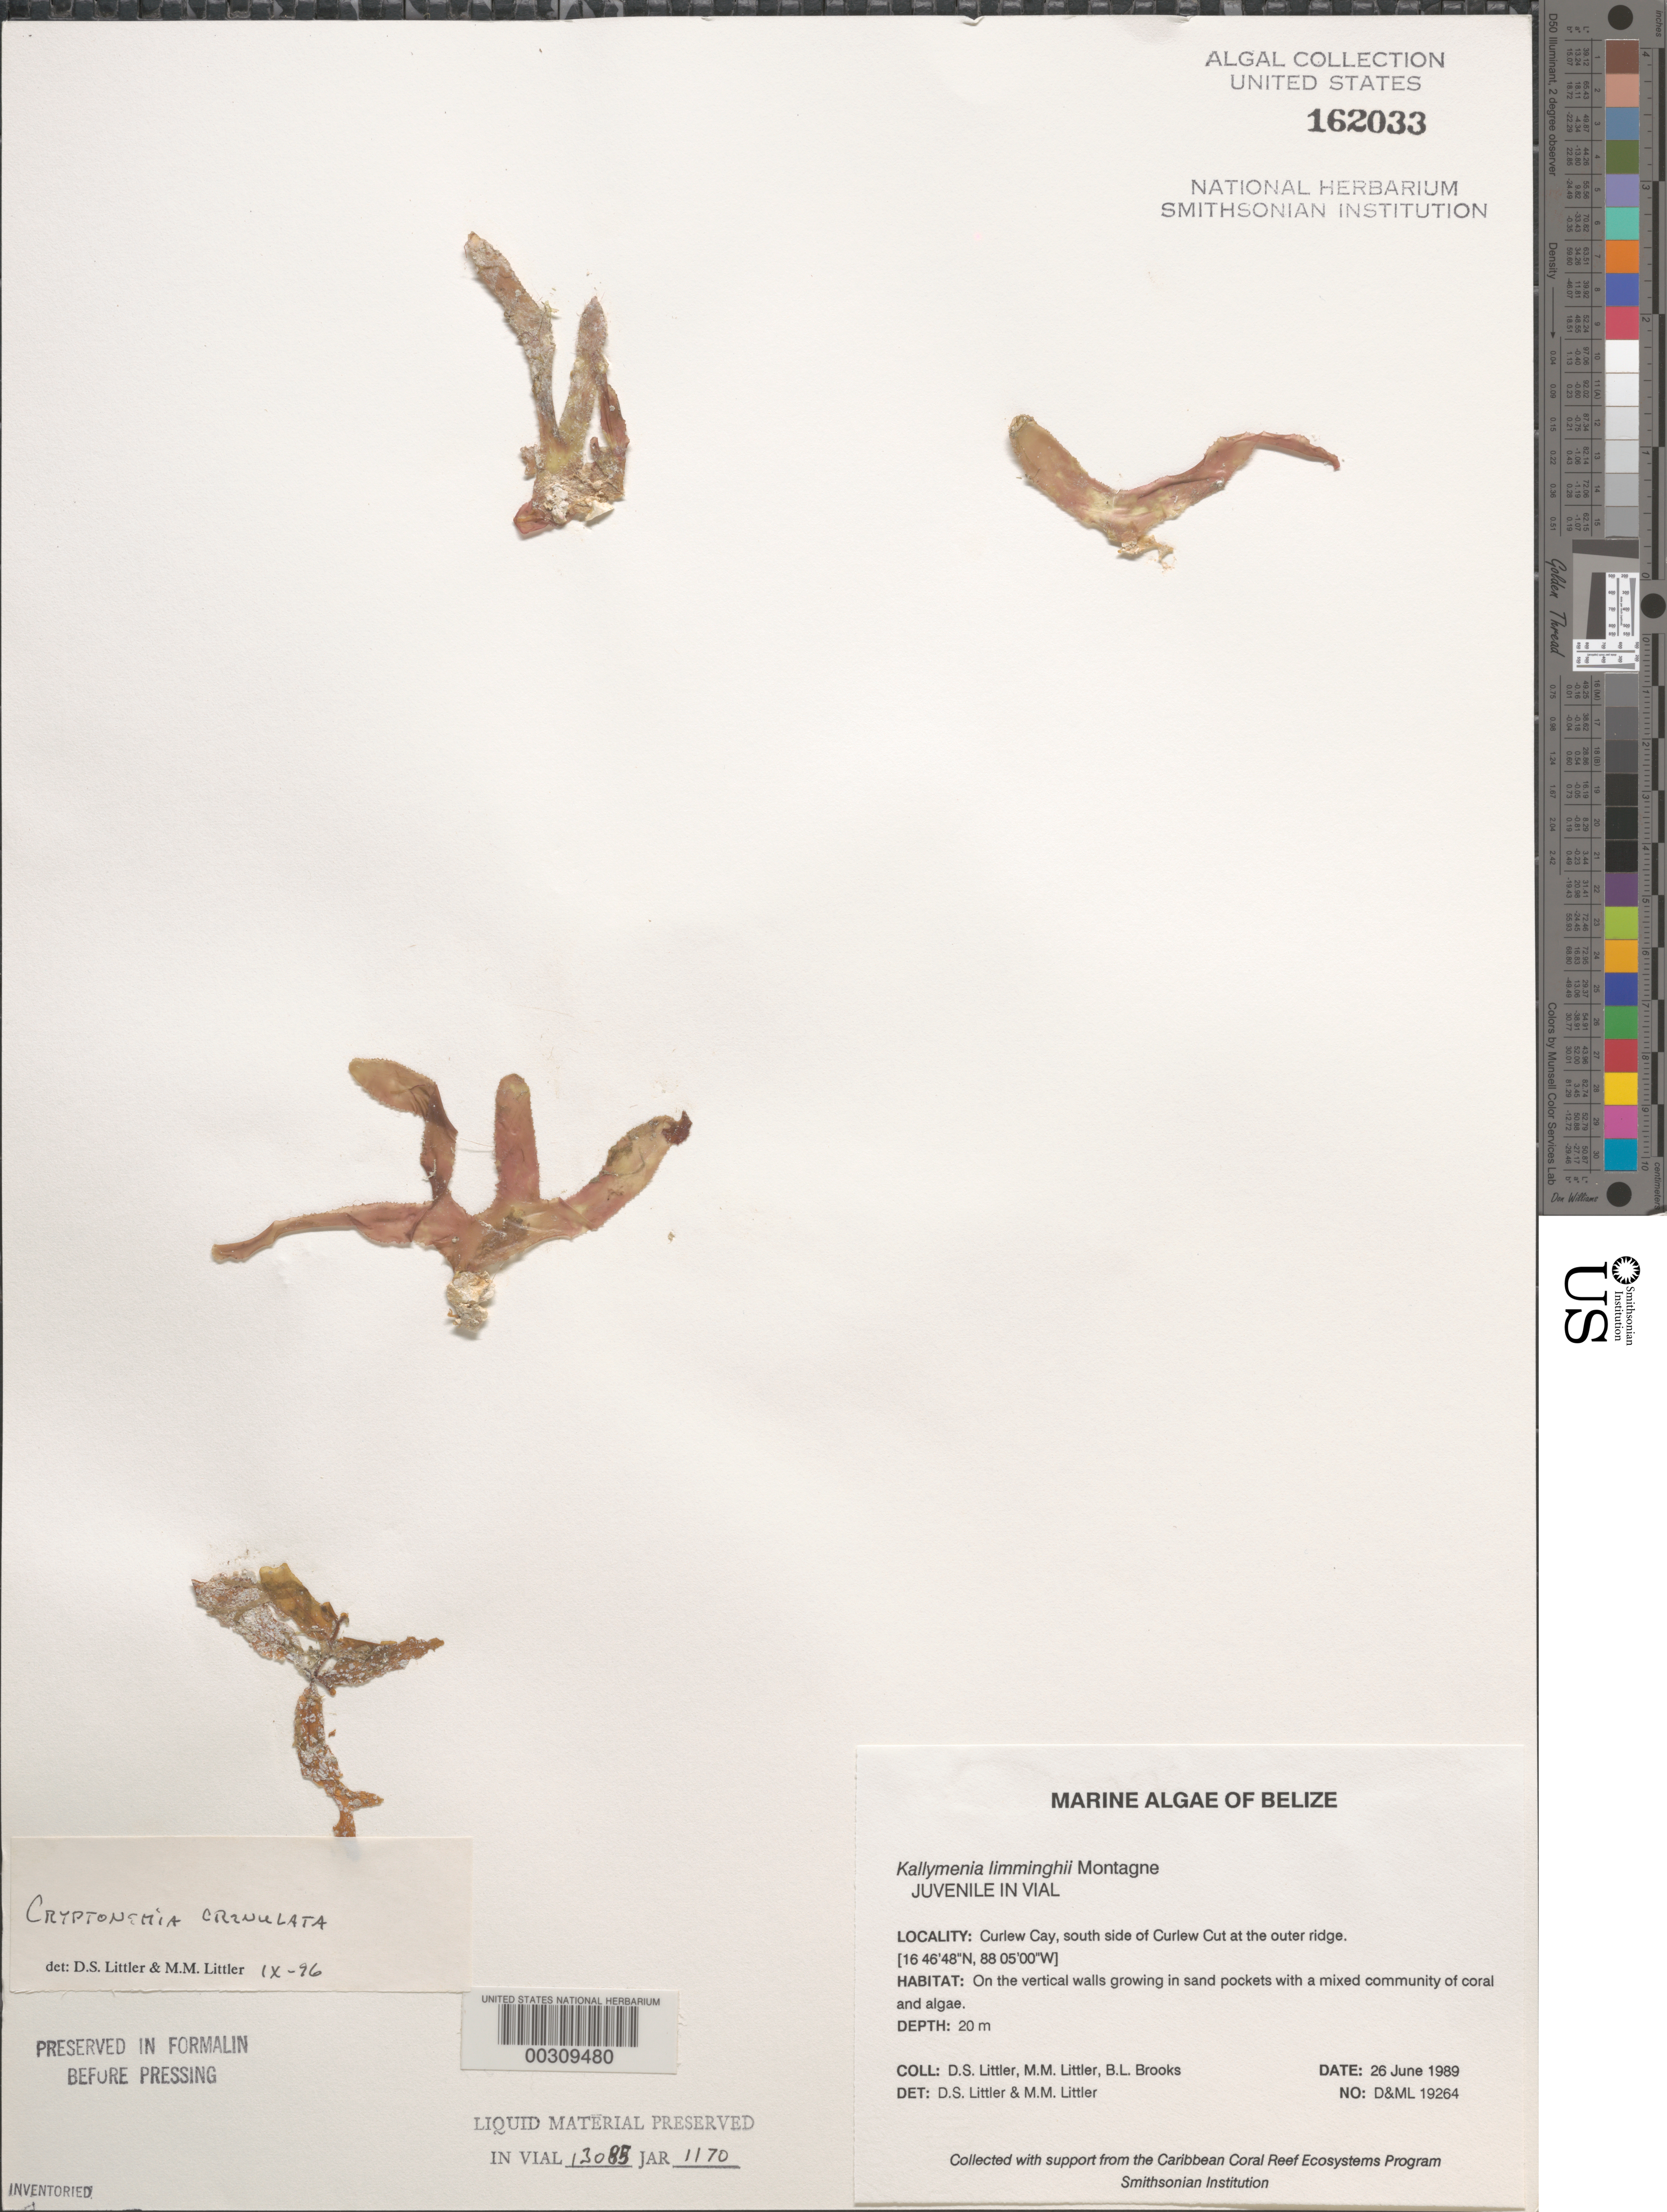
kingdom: Plantae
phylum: Rhodophyta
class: Florideophyceae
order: Gigartinales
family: Kallymeniaceae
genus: Kallymenia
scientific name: Kallymenia limminghei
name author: Mont.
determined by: Littler, D. S.; Littler, M. M.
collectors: D. S. Littler, M. M. Littler & B. Brooks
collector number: D&ML 19264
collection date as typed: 26 Jun 1989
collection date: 1989-06-26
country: Belize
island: Curlew Cay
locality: Curlew Cut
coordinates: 16 46' 48" N, 88 05' 00" w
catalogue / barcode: US 162033